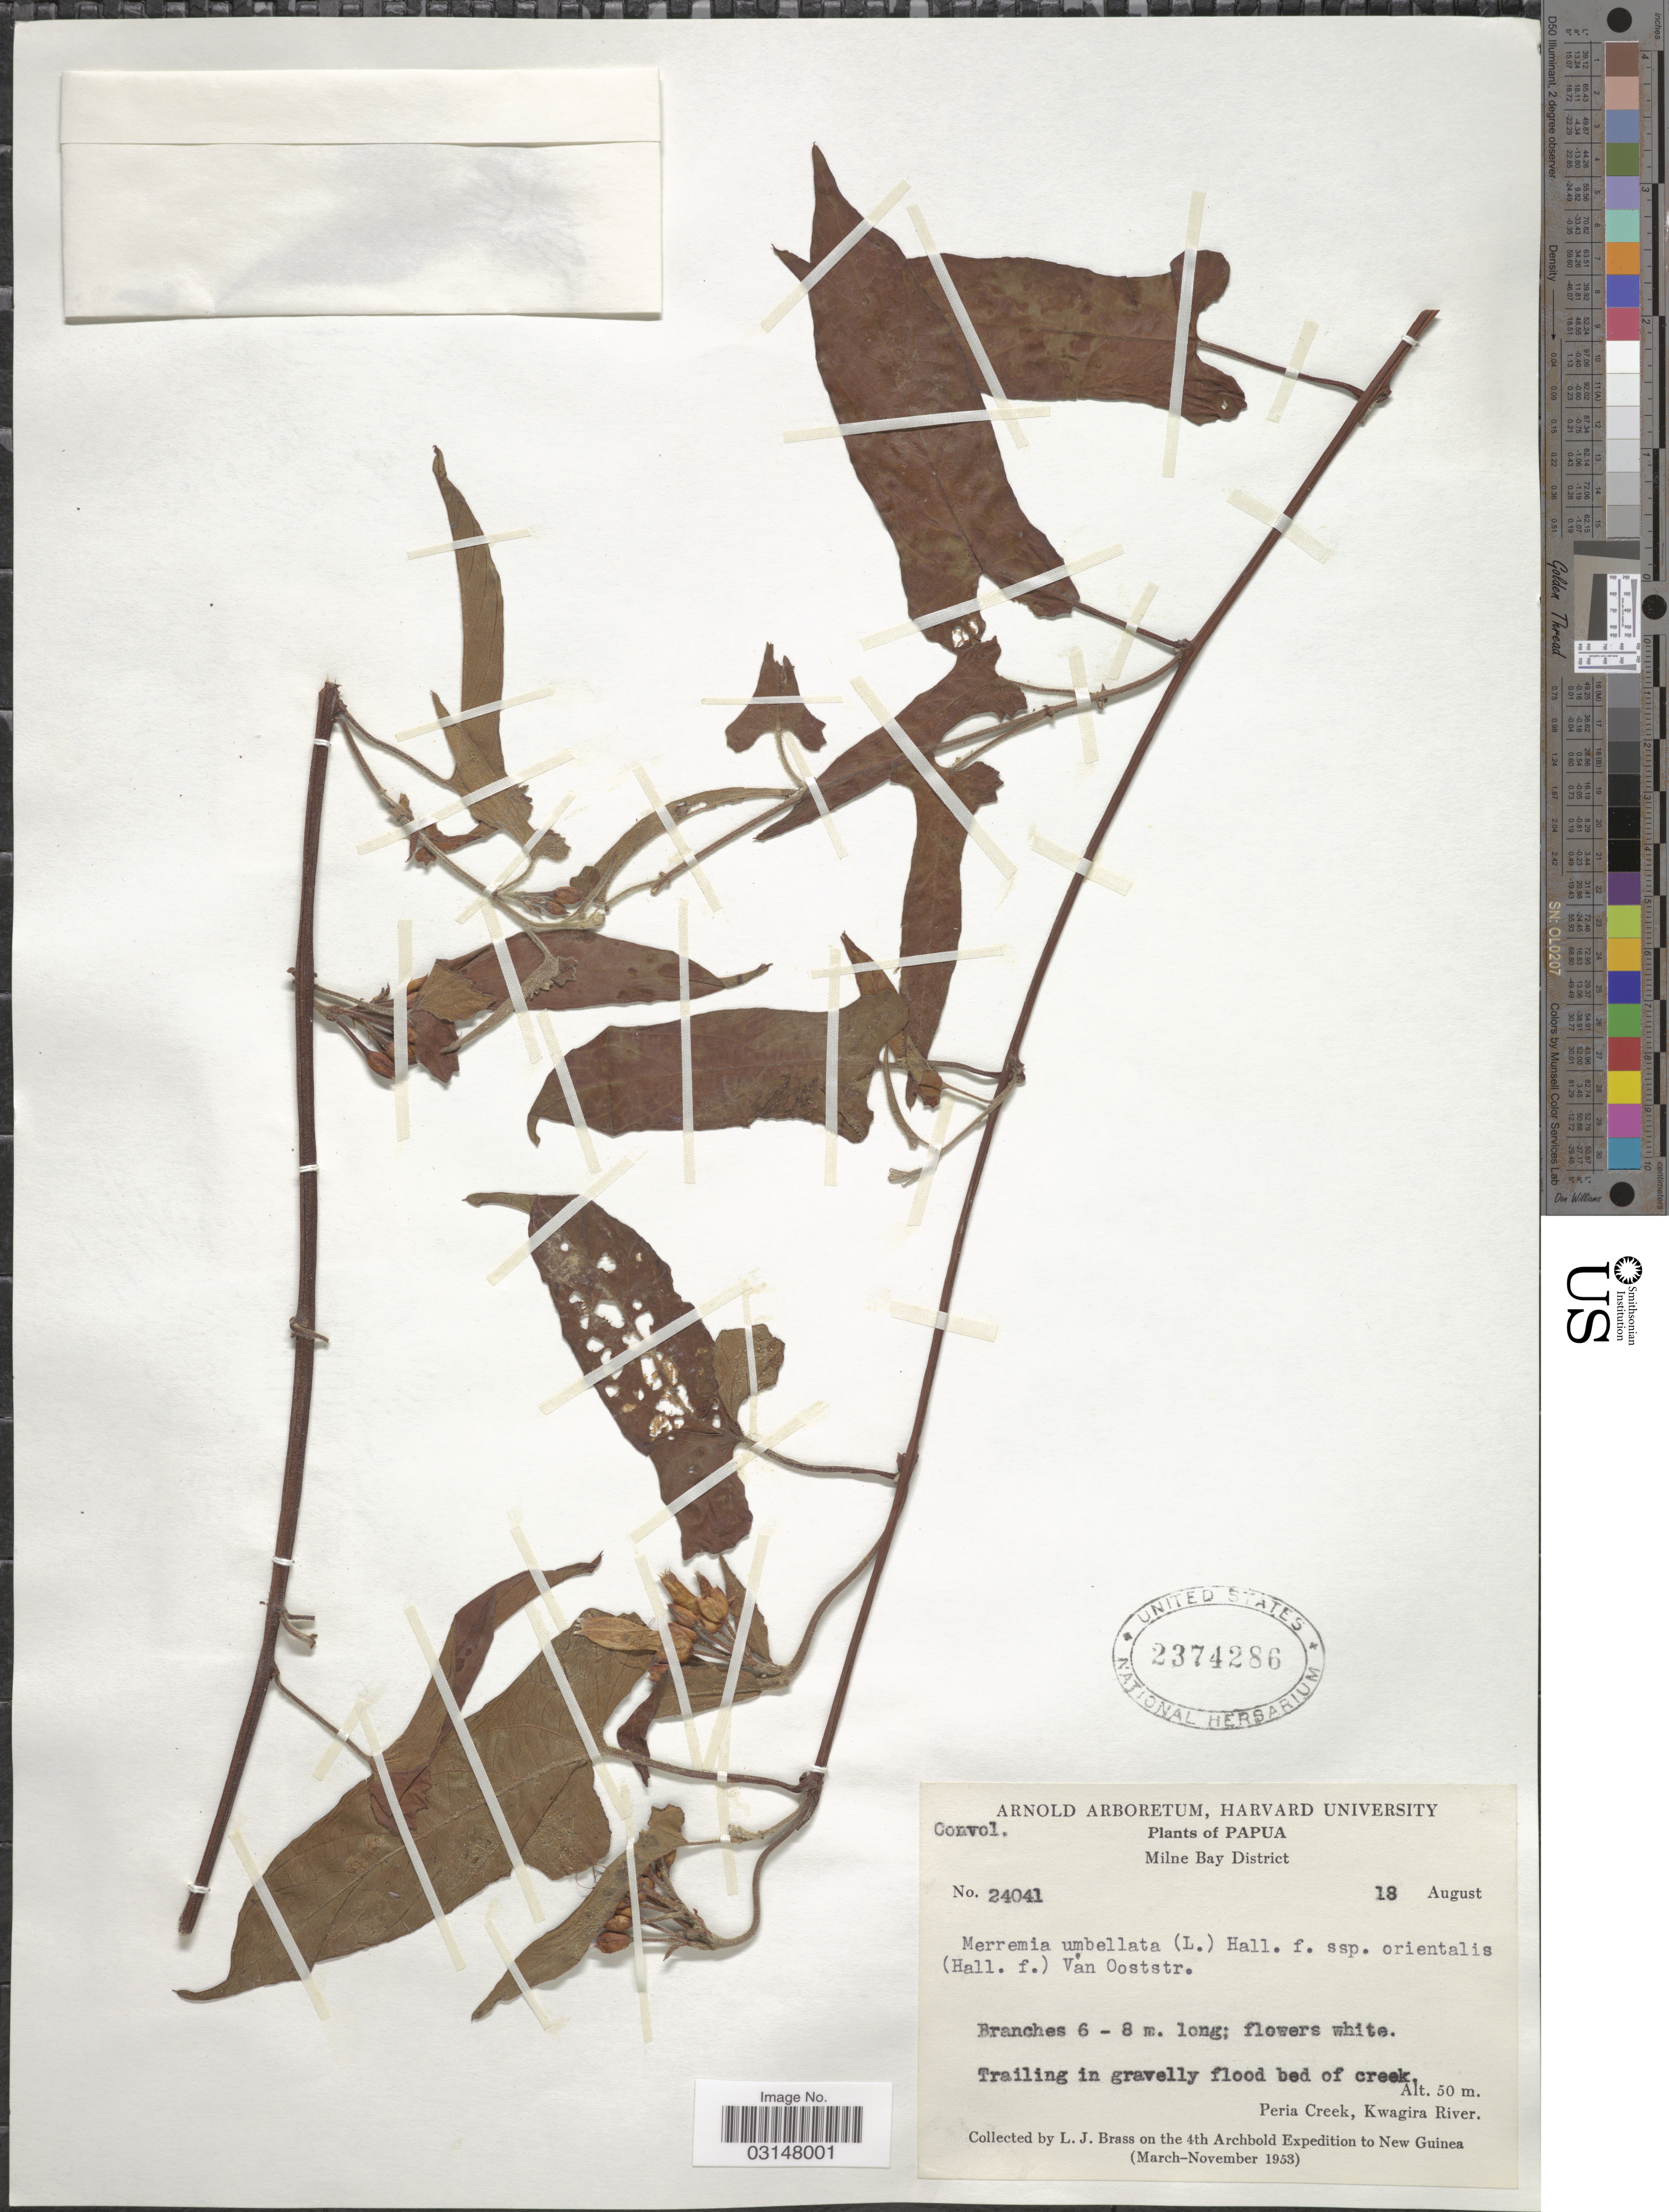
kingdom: Plantae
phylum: Tracheophyta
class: Magnoliopsida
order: Solanales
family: Convolvulaceae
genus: Camonea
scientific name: Camonea umbellata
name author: (L.) A. R. Simões & Staples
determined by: Wagner, W. L., (BOT), Smithsonian Institution - National Museum of Natural History (UNITED STATES)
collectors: L. J. Brass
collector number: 24041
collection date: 1953-08-18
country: Papua New Guinea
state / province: Milne Bay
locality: Papua. Milne Bay District. Peria Creek, Kwagira River. New Guinea.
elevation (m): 50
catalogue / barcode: US 2374286